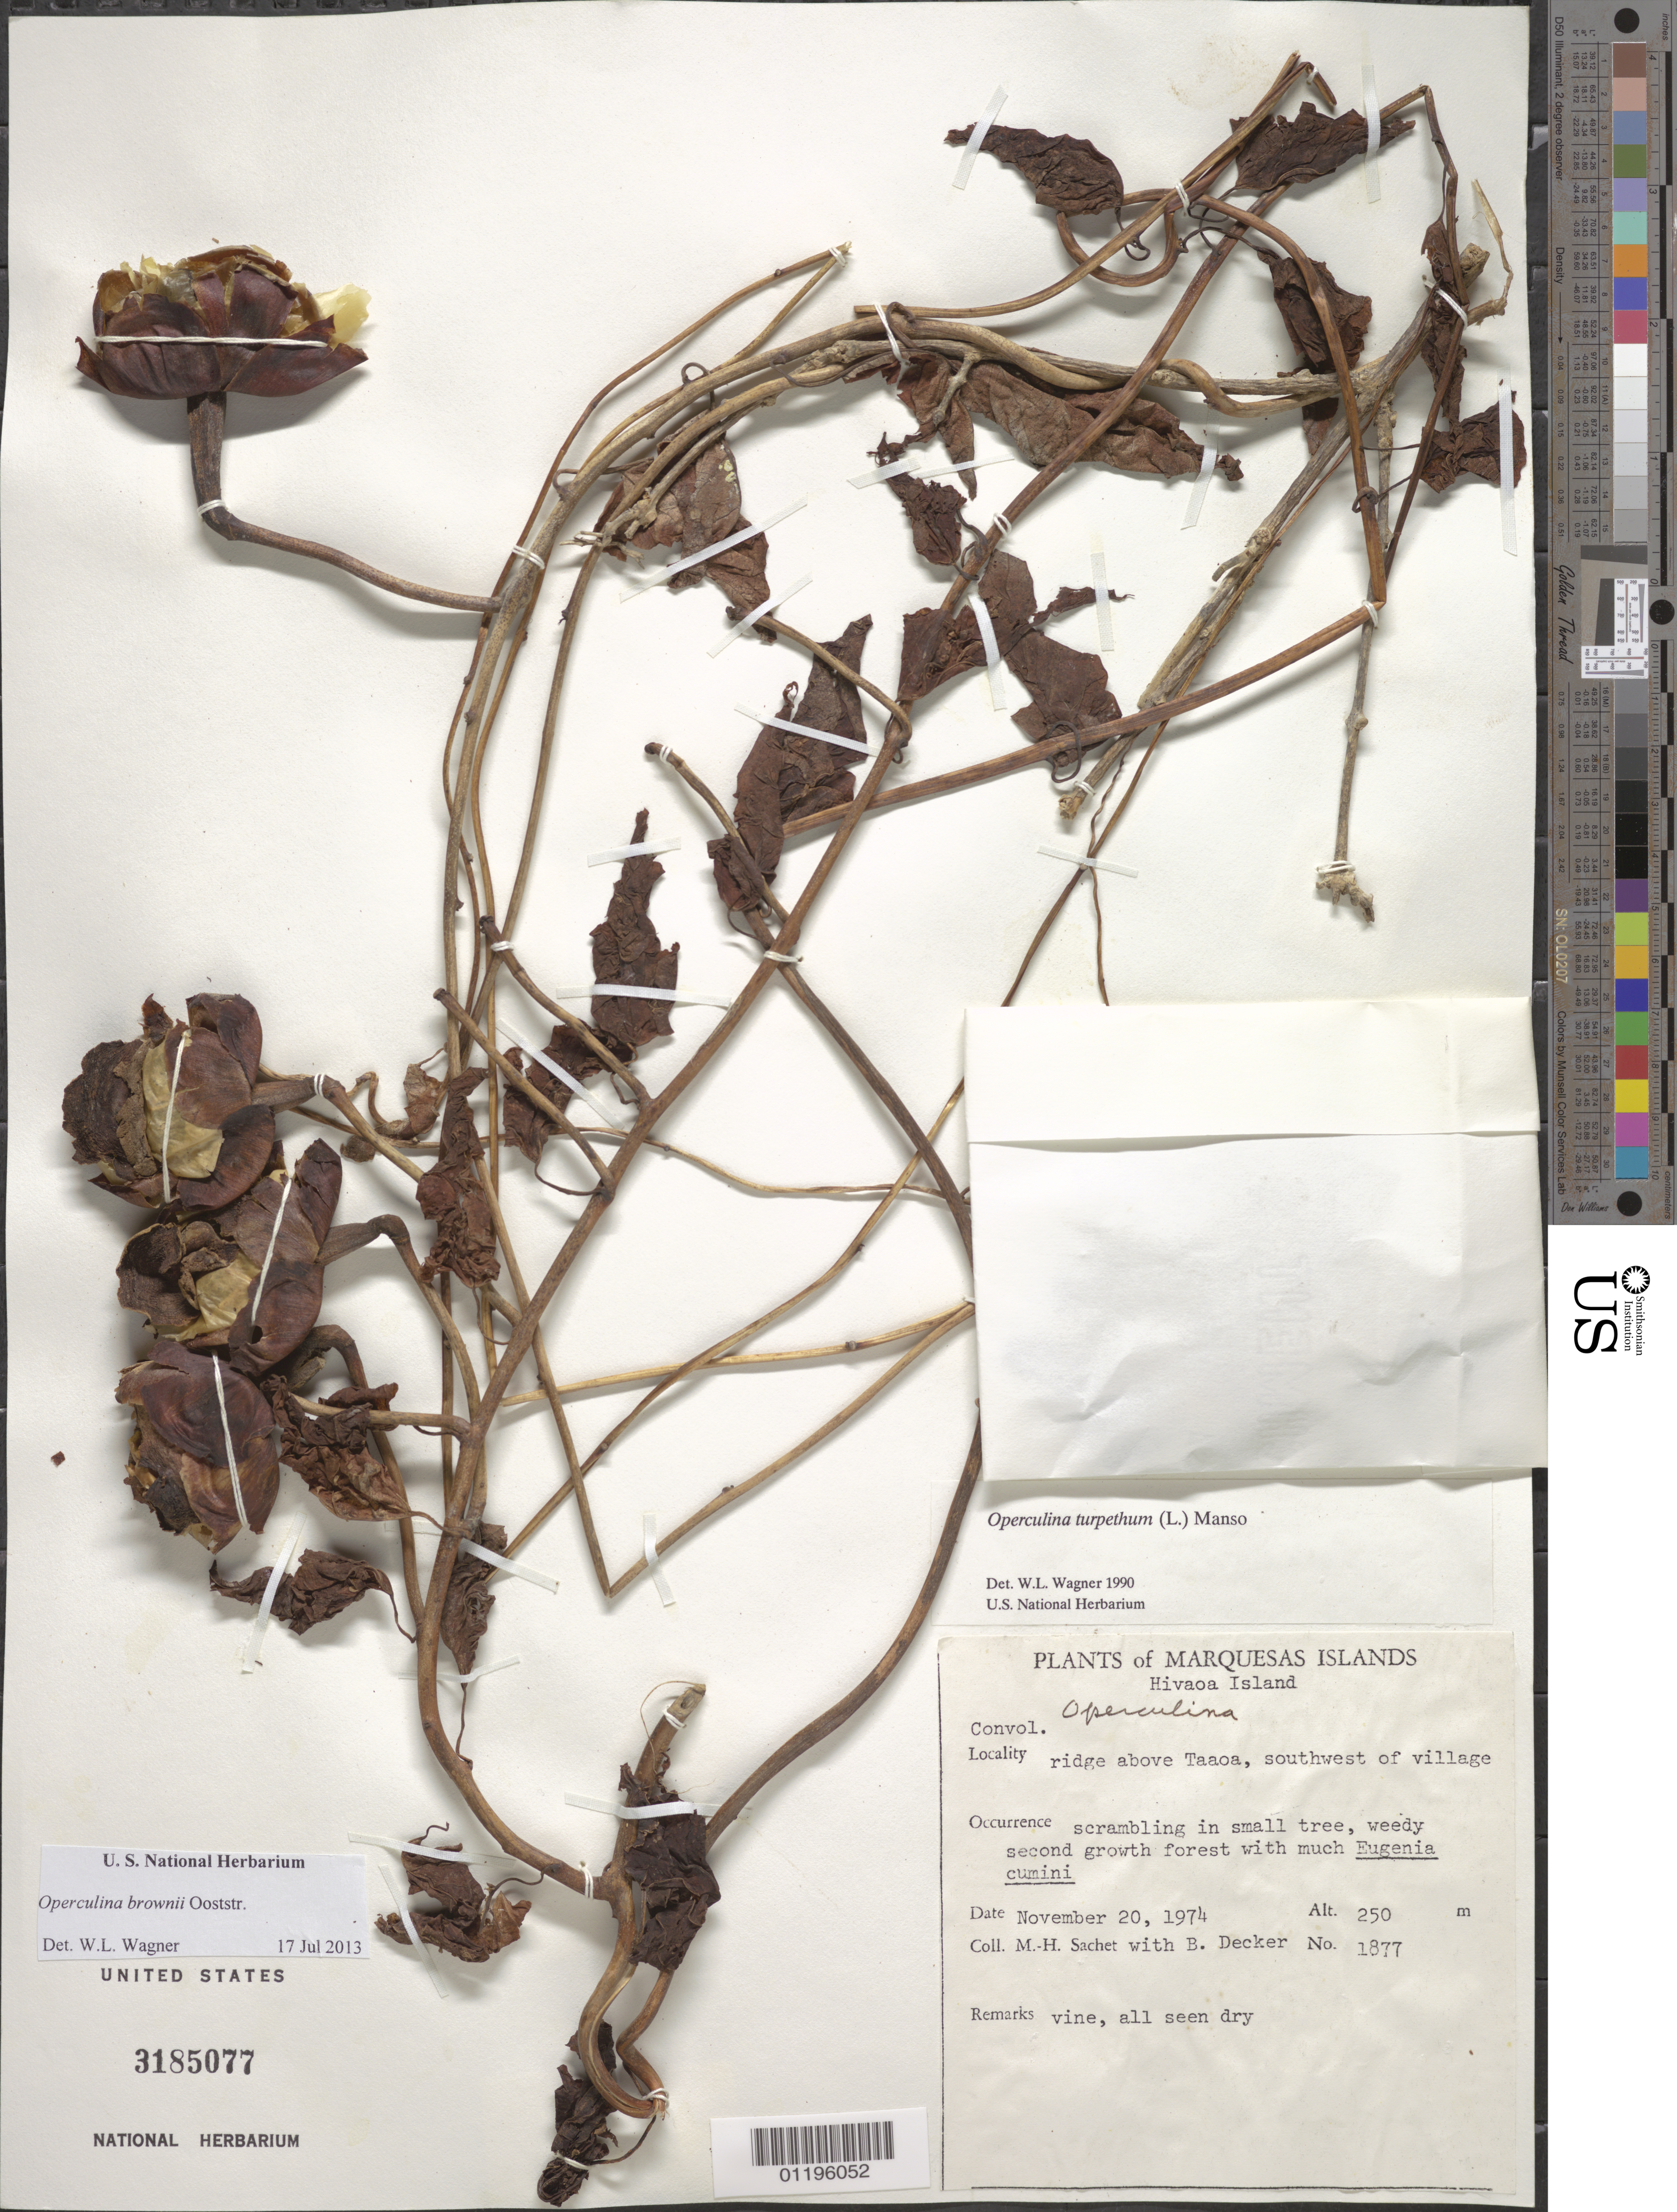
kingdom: Plantae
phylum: Tracheophyta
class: Magnoliopsida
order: Solanales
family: Convolvulaceae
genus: Operculina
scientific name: Operculina codonantha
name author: (Benth.) Hallier f.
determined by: Wagner, W. L., (BOT), Smithsonian Institution - National Museum of Natural History (UNITED STATES)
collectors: M.-H. Sachet & B. G. Decker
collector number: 1877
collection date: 1974-11-20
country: French Polynesia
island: Hiva Oa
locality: ridge above Taaoa, SW of village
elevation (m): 250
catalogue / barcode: US 3185077